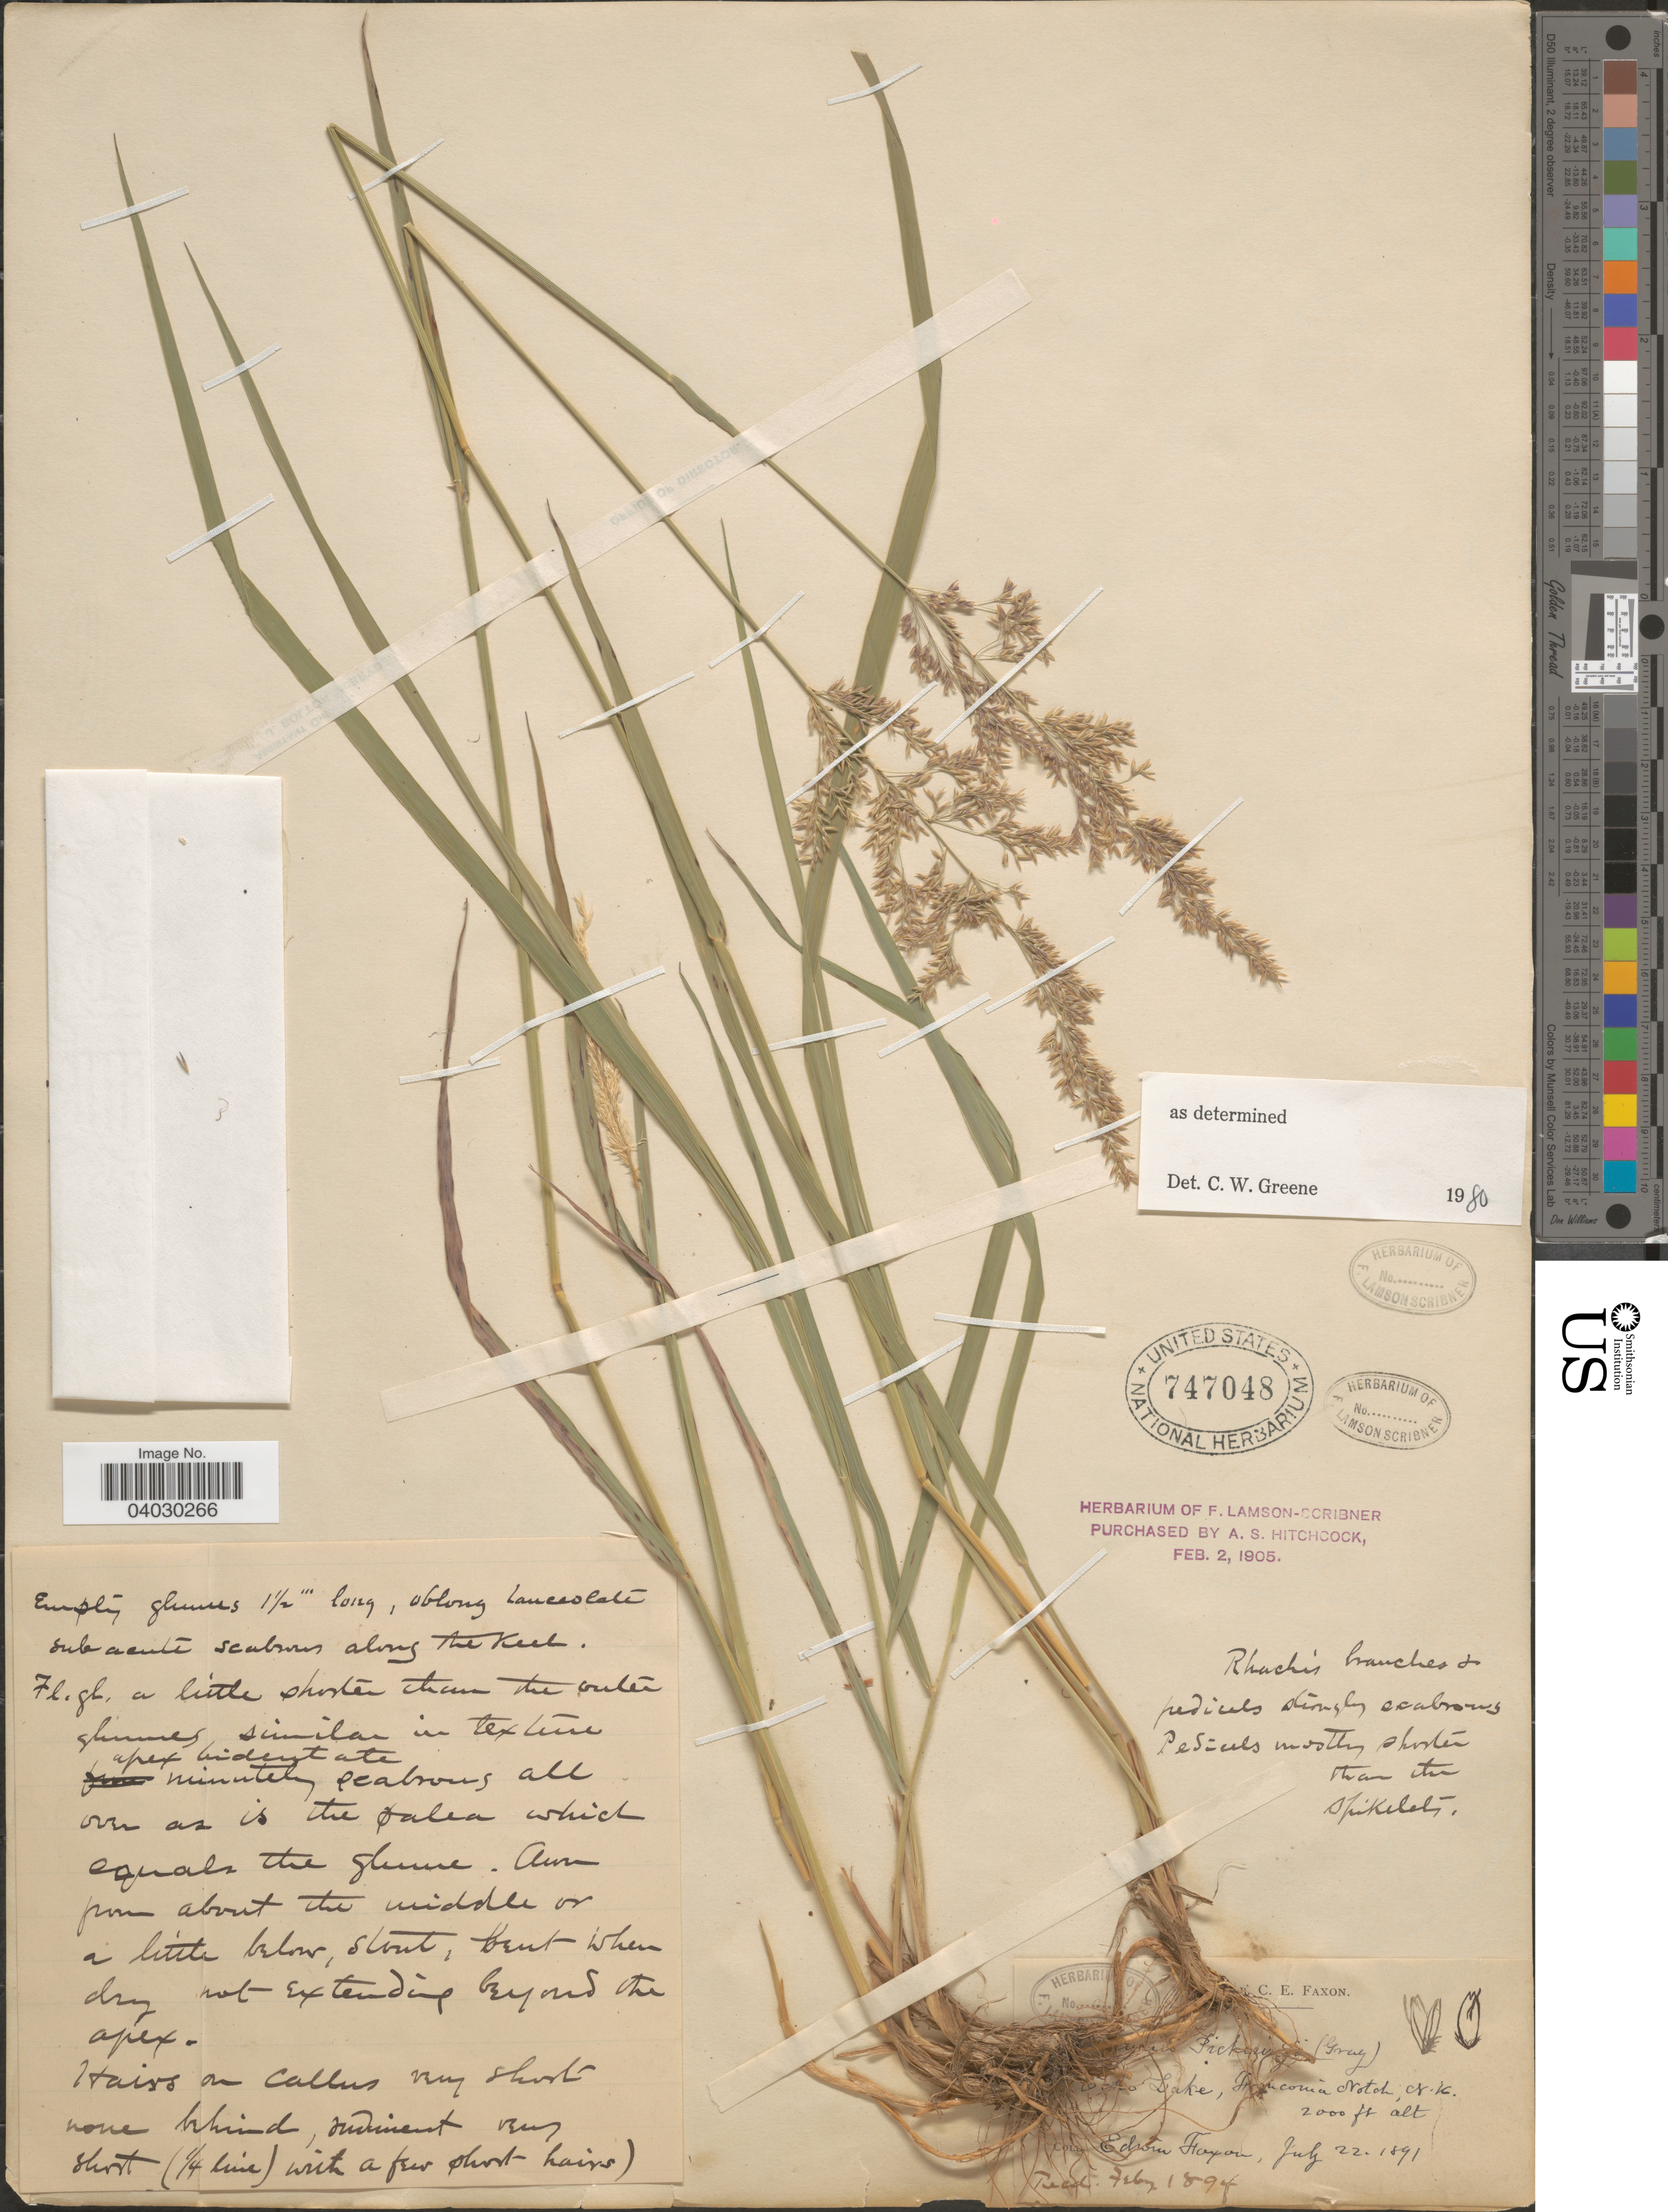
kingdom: Plantae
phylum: Tracheophyta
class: Liliopsida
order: Poales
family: Poaceae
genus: Calamagrostis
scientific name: Calamagrostis pickeringii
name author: A. Gray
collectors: E. Faxon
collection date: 1891-07-22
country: United States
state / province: New Hampshire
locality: Echo Lake, Franconia Notch.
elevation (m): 610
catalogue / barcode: US 747048